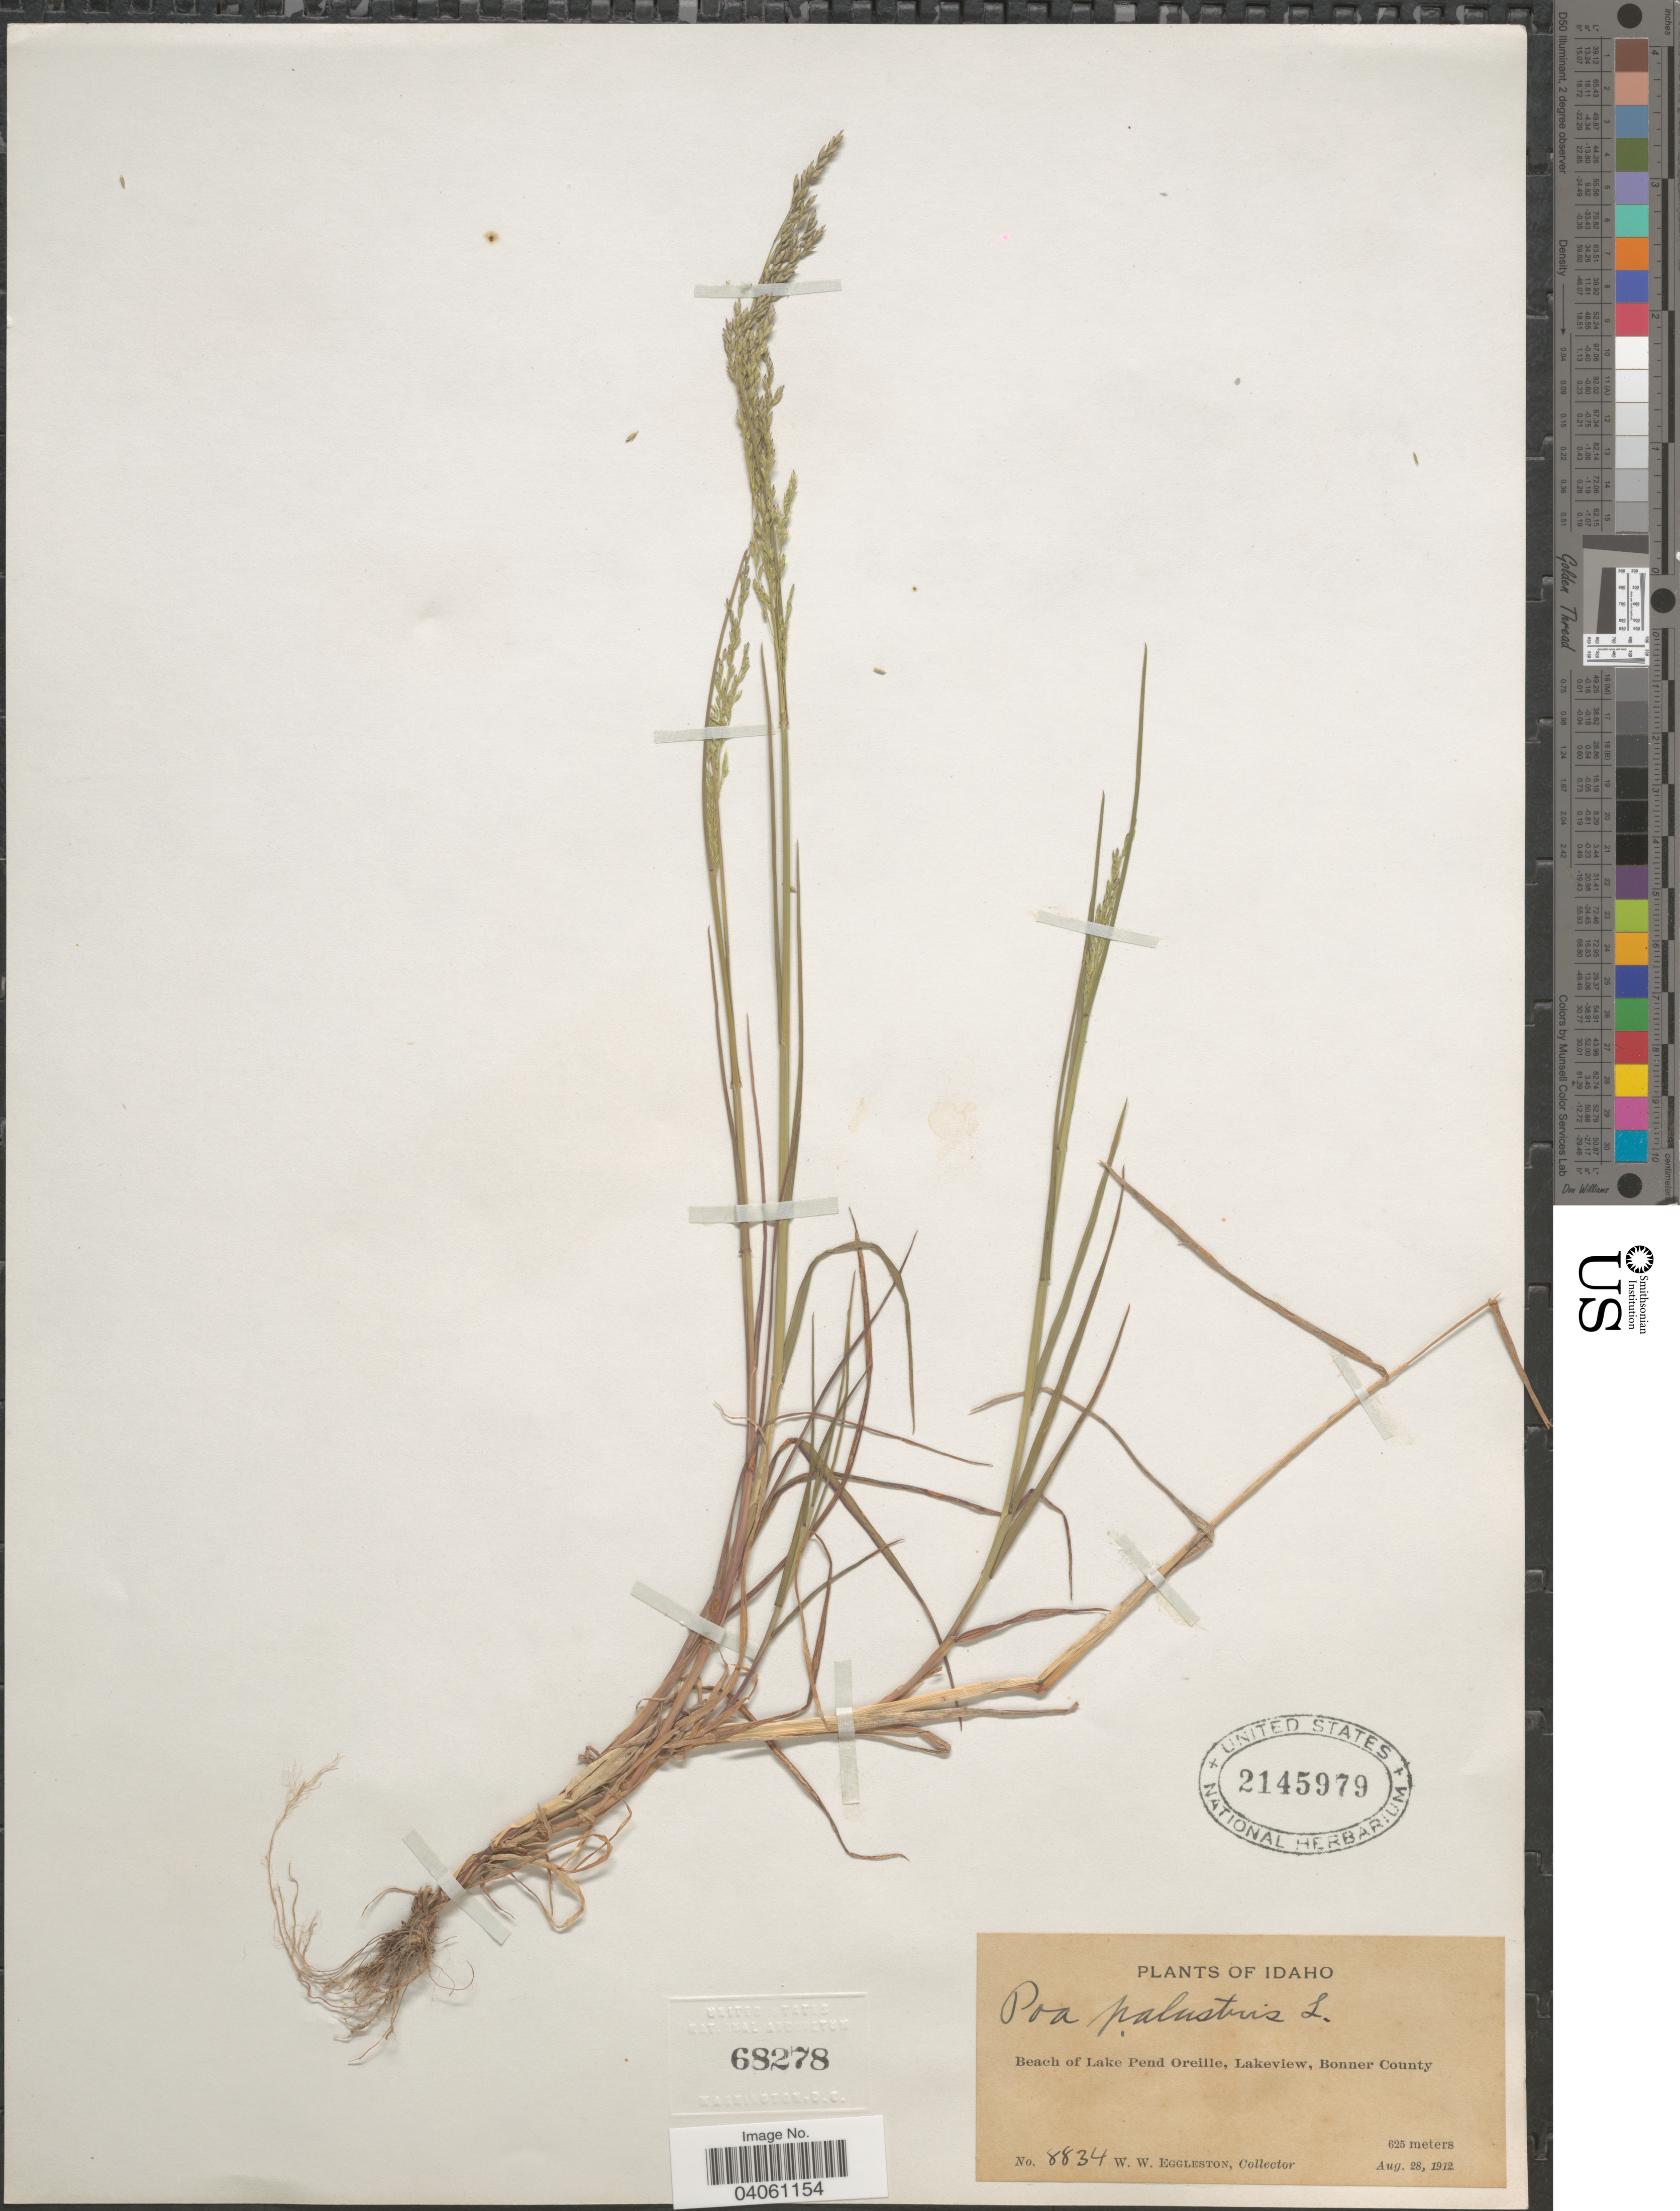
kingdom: Plantae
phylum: Tracheophyta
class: Liliopsida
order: Poales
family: Poaceae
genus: Poa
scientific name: Poa palustris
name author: L.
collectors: W. W. Eggleston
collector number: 8834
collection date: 1912-08-28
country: United States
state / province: Idaho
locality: Beach of Lake Pend Oreille, Lakeview, Bonner County.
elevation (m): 625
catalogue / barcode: US 2145979